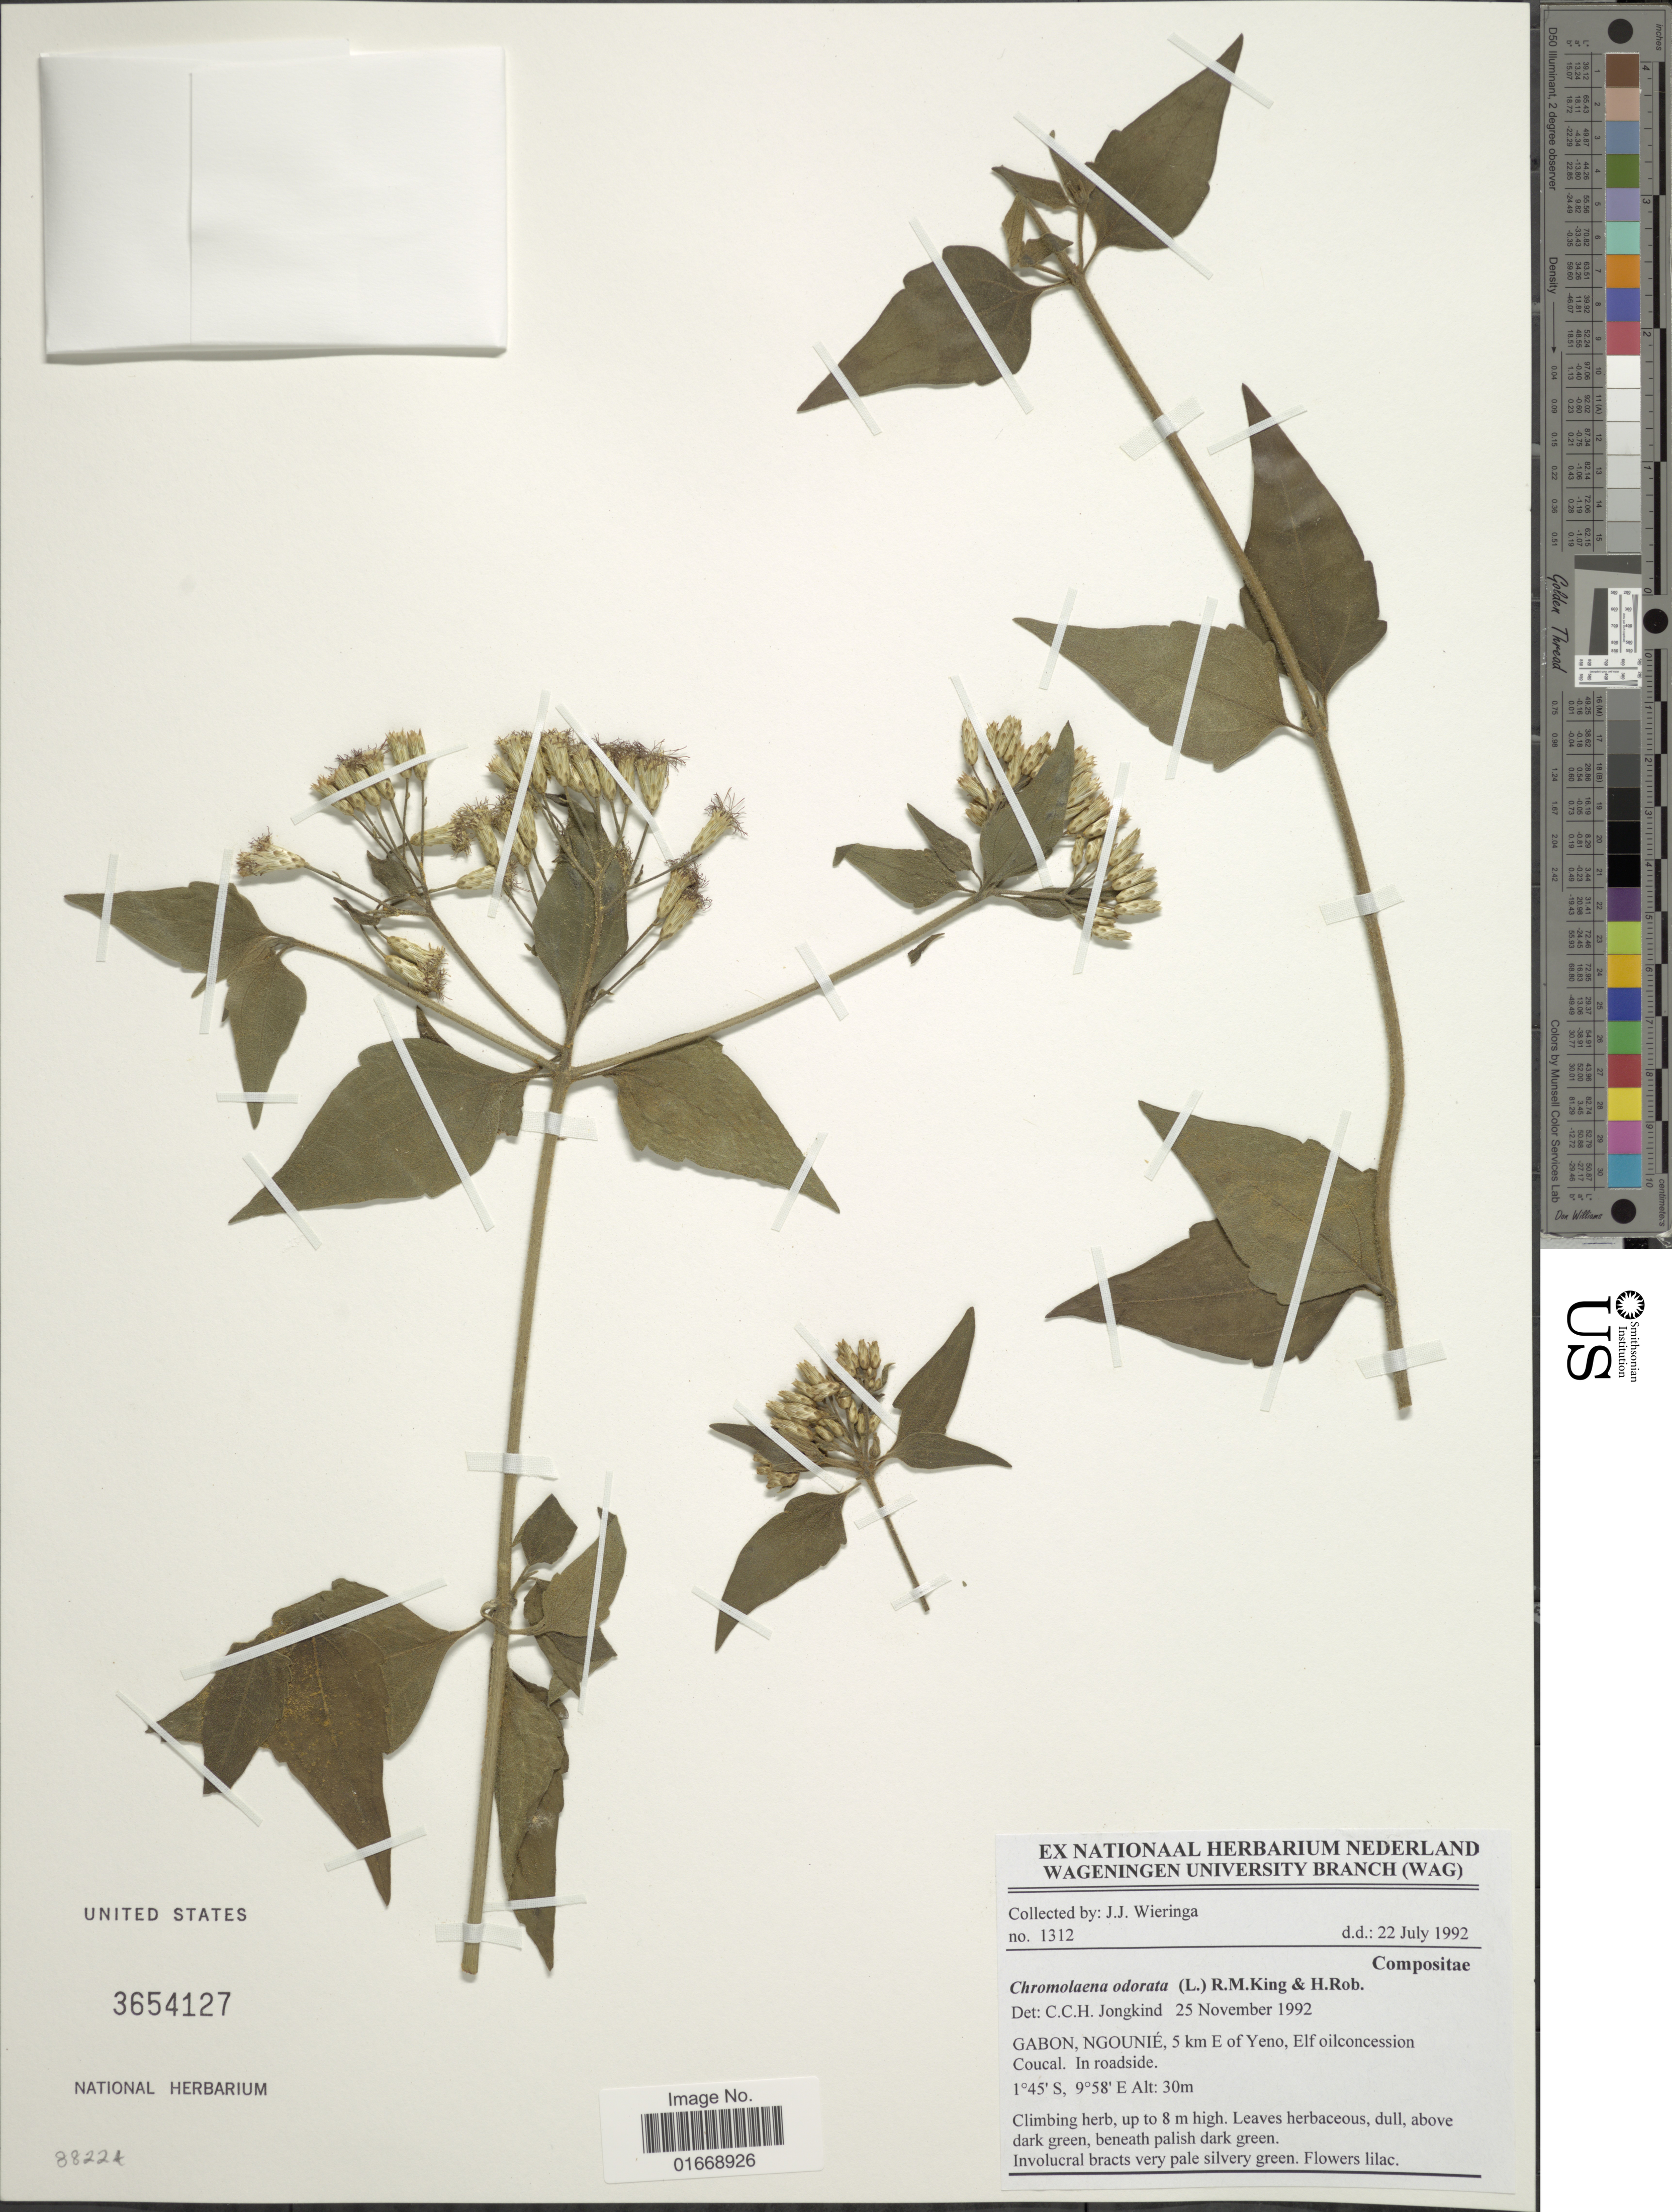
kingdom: Plantae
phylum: Tracheophyta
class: Magnoliopsida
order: Asterales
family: Asteraceae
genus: Chromolaena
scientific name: Chromolaena odorata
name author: (L.) R.M. King & H. Rob.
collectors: J. Wieringa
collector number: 1312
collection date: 1992-07-22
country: Gabon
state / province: Ngounie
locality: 5 km E of Yeno, Elf oilconcession Coucal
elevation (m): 30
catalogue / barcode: US 3654127